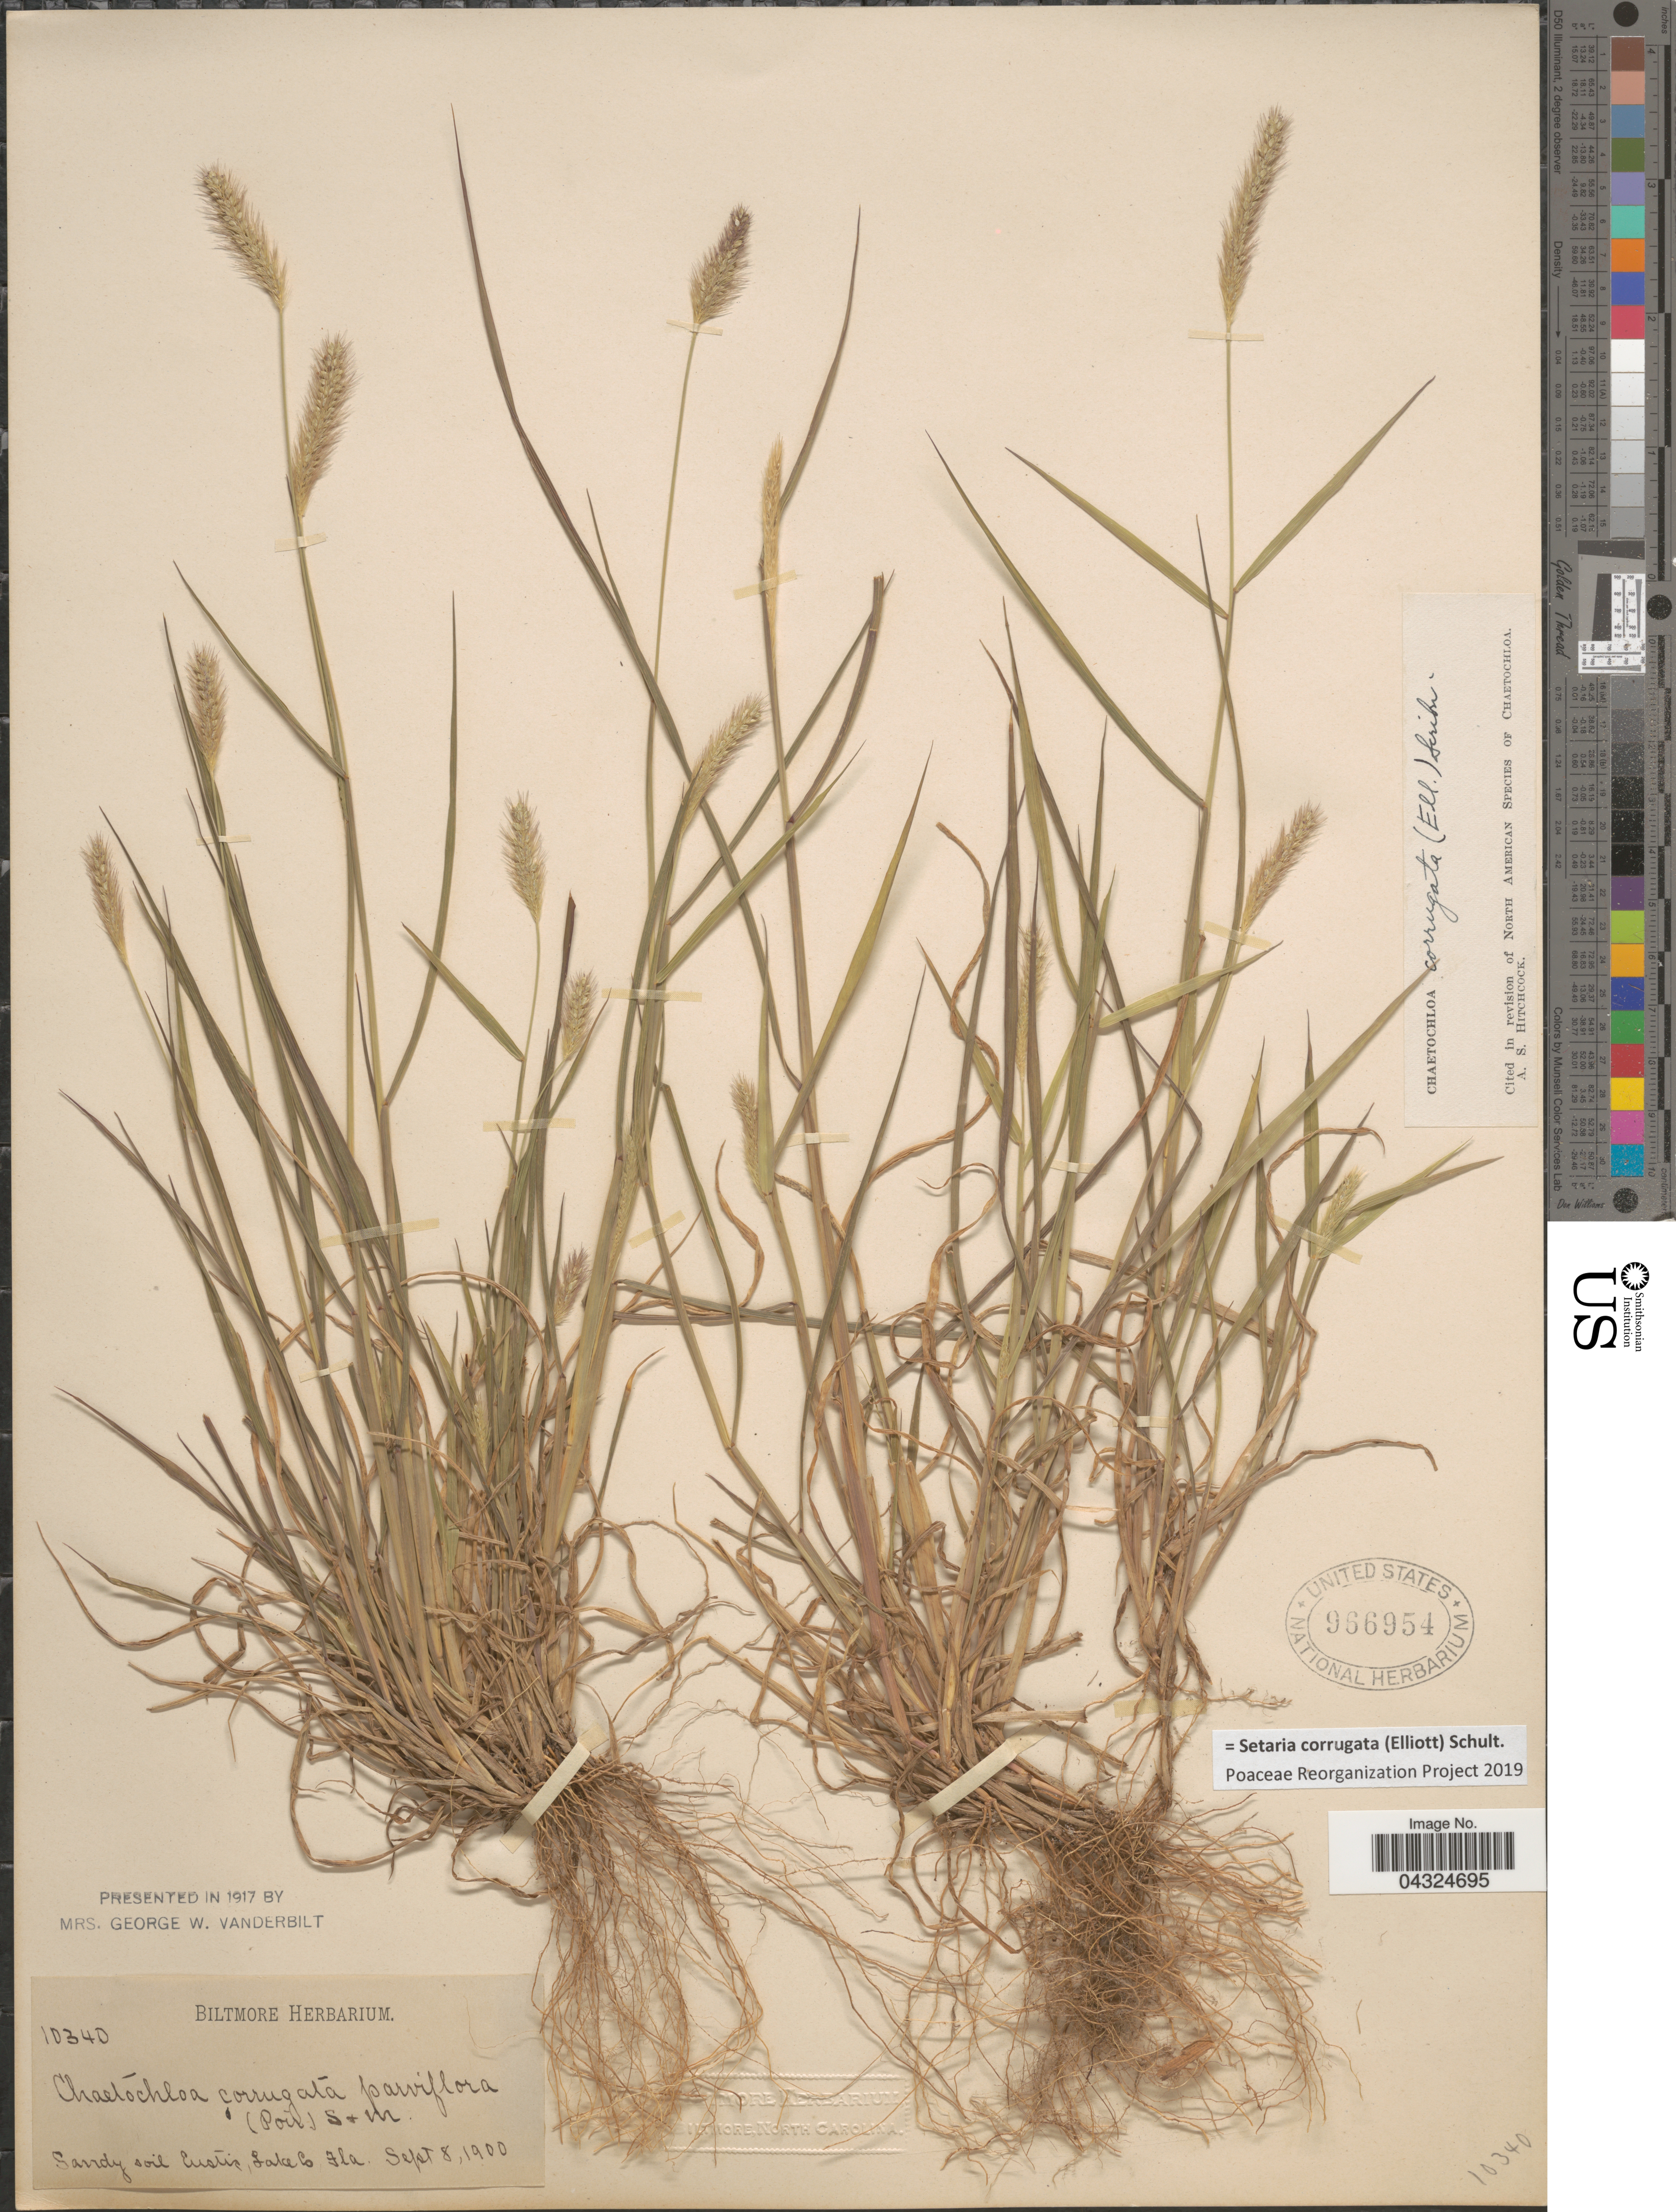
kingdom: Plantae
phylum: Tracheophyta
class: Liliopsida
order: Poales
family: Poaceae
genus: Setaria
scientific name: Setaria corrugata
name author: (Elliott) Schult.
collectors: ex herb. Biltmore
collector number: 10340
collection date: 1900-09-08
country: United States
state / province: Florida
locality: Sandy soil Eustis, Lake Co.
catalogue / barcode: US 966954